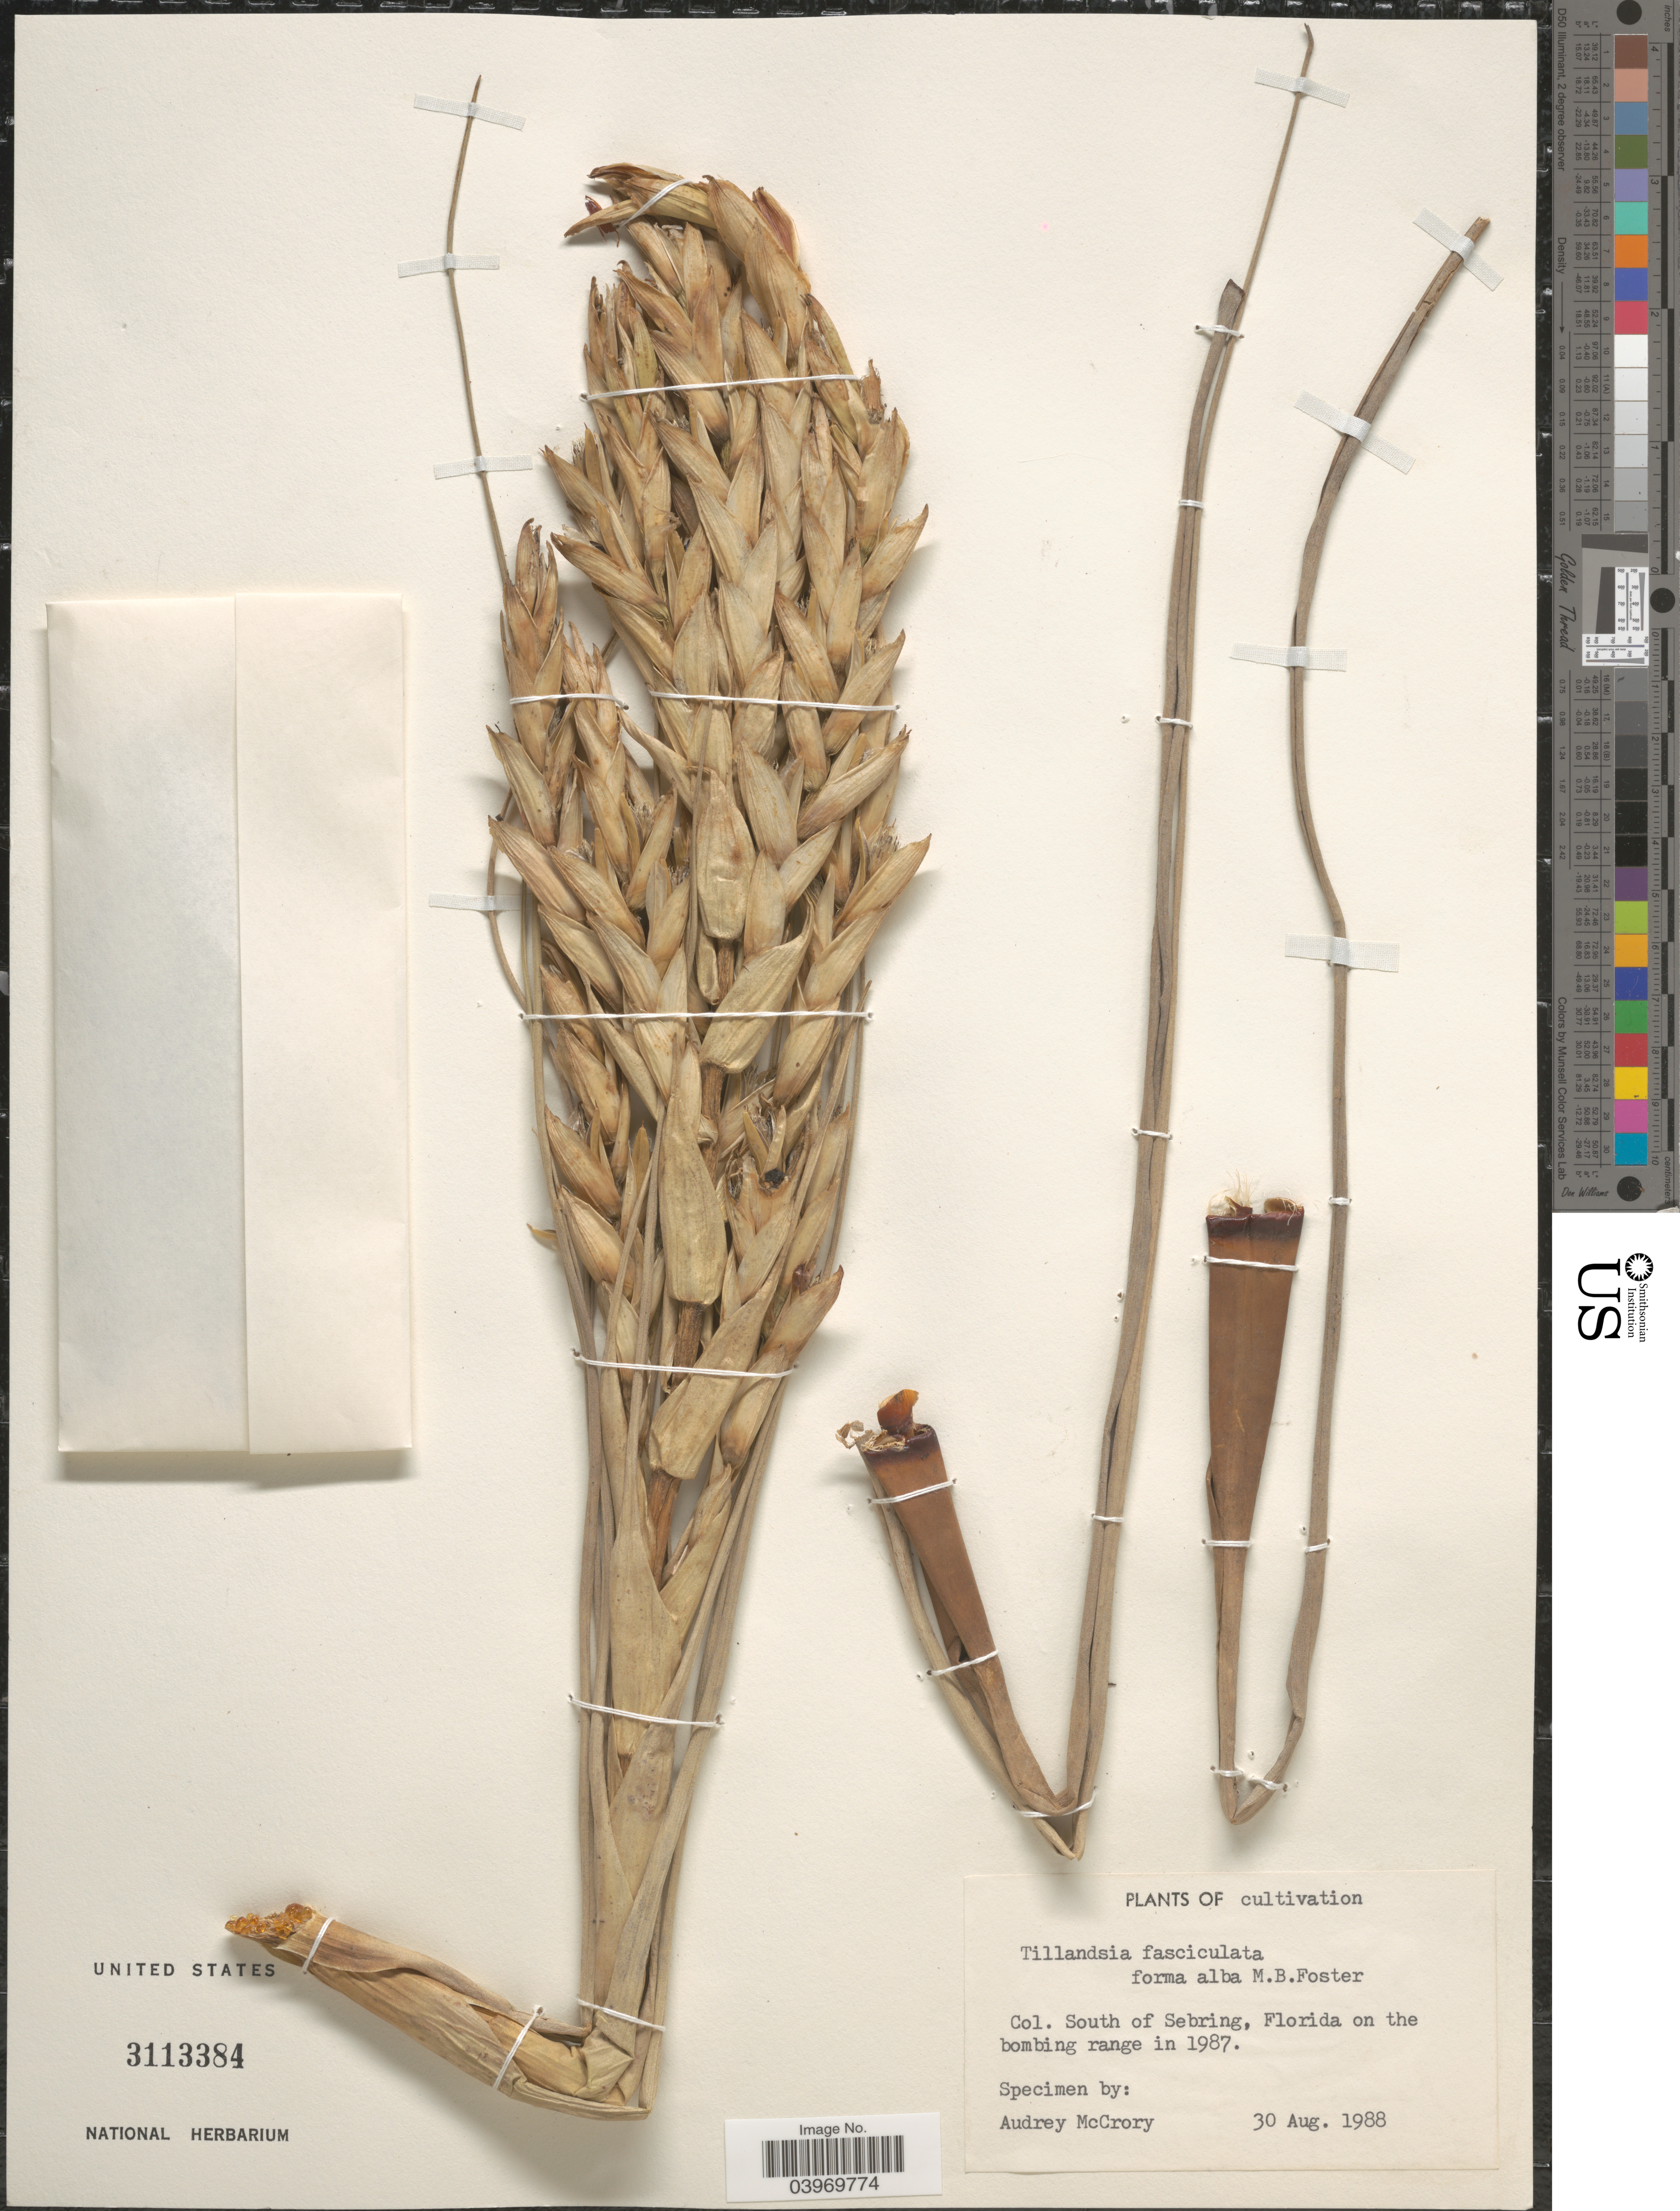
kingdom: Plantae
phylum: Tracheophyta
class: Liliopsida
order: Poales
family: Bromeliaceae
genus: Tillandsia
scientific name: Tillandsia fasciculata var. densispica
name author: Mez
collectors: A. McCrory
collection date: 1988-08-30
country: United States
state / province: Florida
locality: South of Sebring, Florida on the range in 1987.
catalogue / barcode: US 3113384